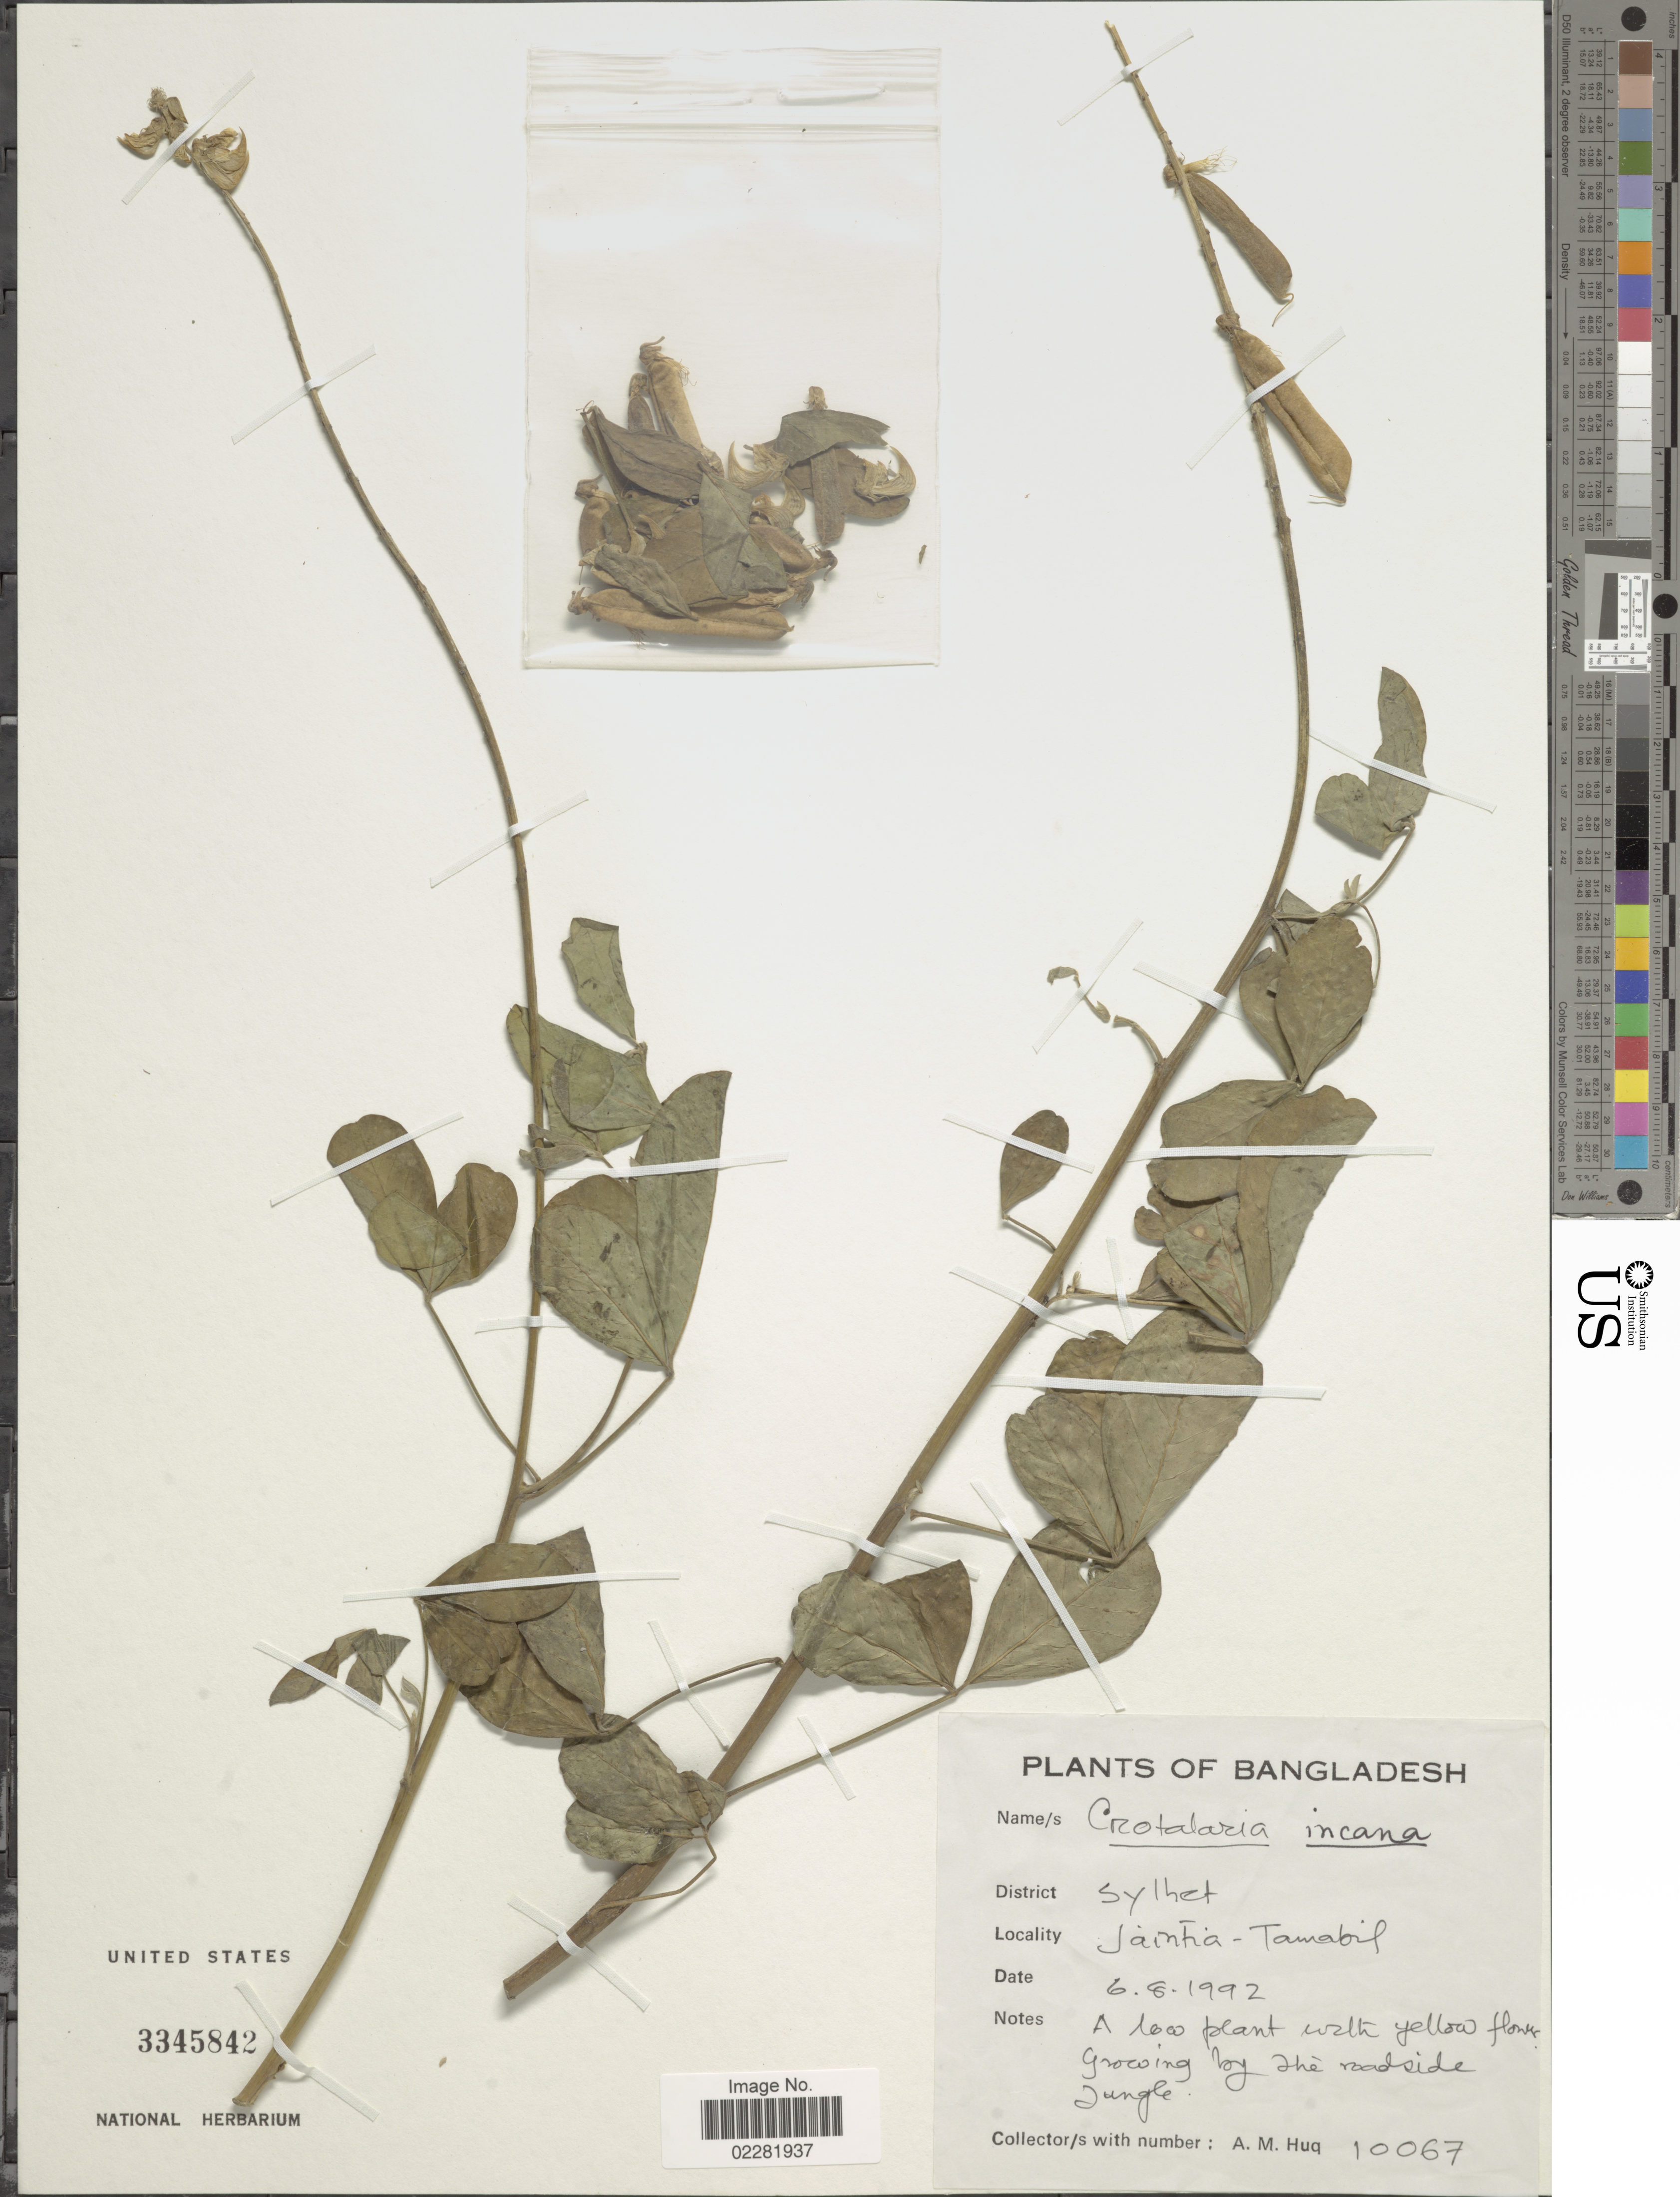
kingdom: Plantae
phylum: Tracheophyta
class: Magnoliopsida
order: Fabales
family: Fabaceae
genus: Crotalaria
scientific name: Crotalaria incana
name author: L.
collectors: A. M. Huq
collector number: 10067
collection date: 1992-08-06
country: Bangladesh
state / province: Sylhet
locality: Jamtia-Tamabil [interpreted]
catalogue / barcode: US 3345842